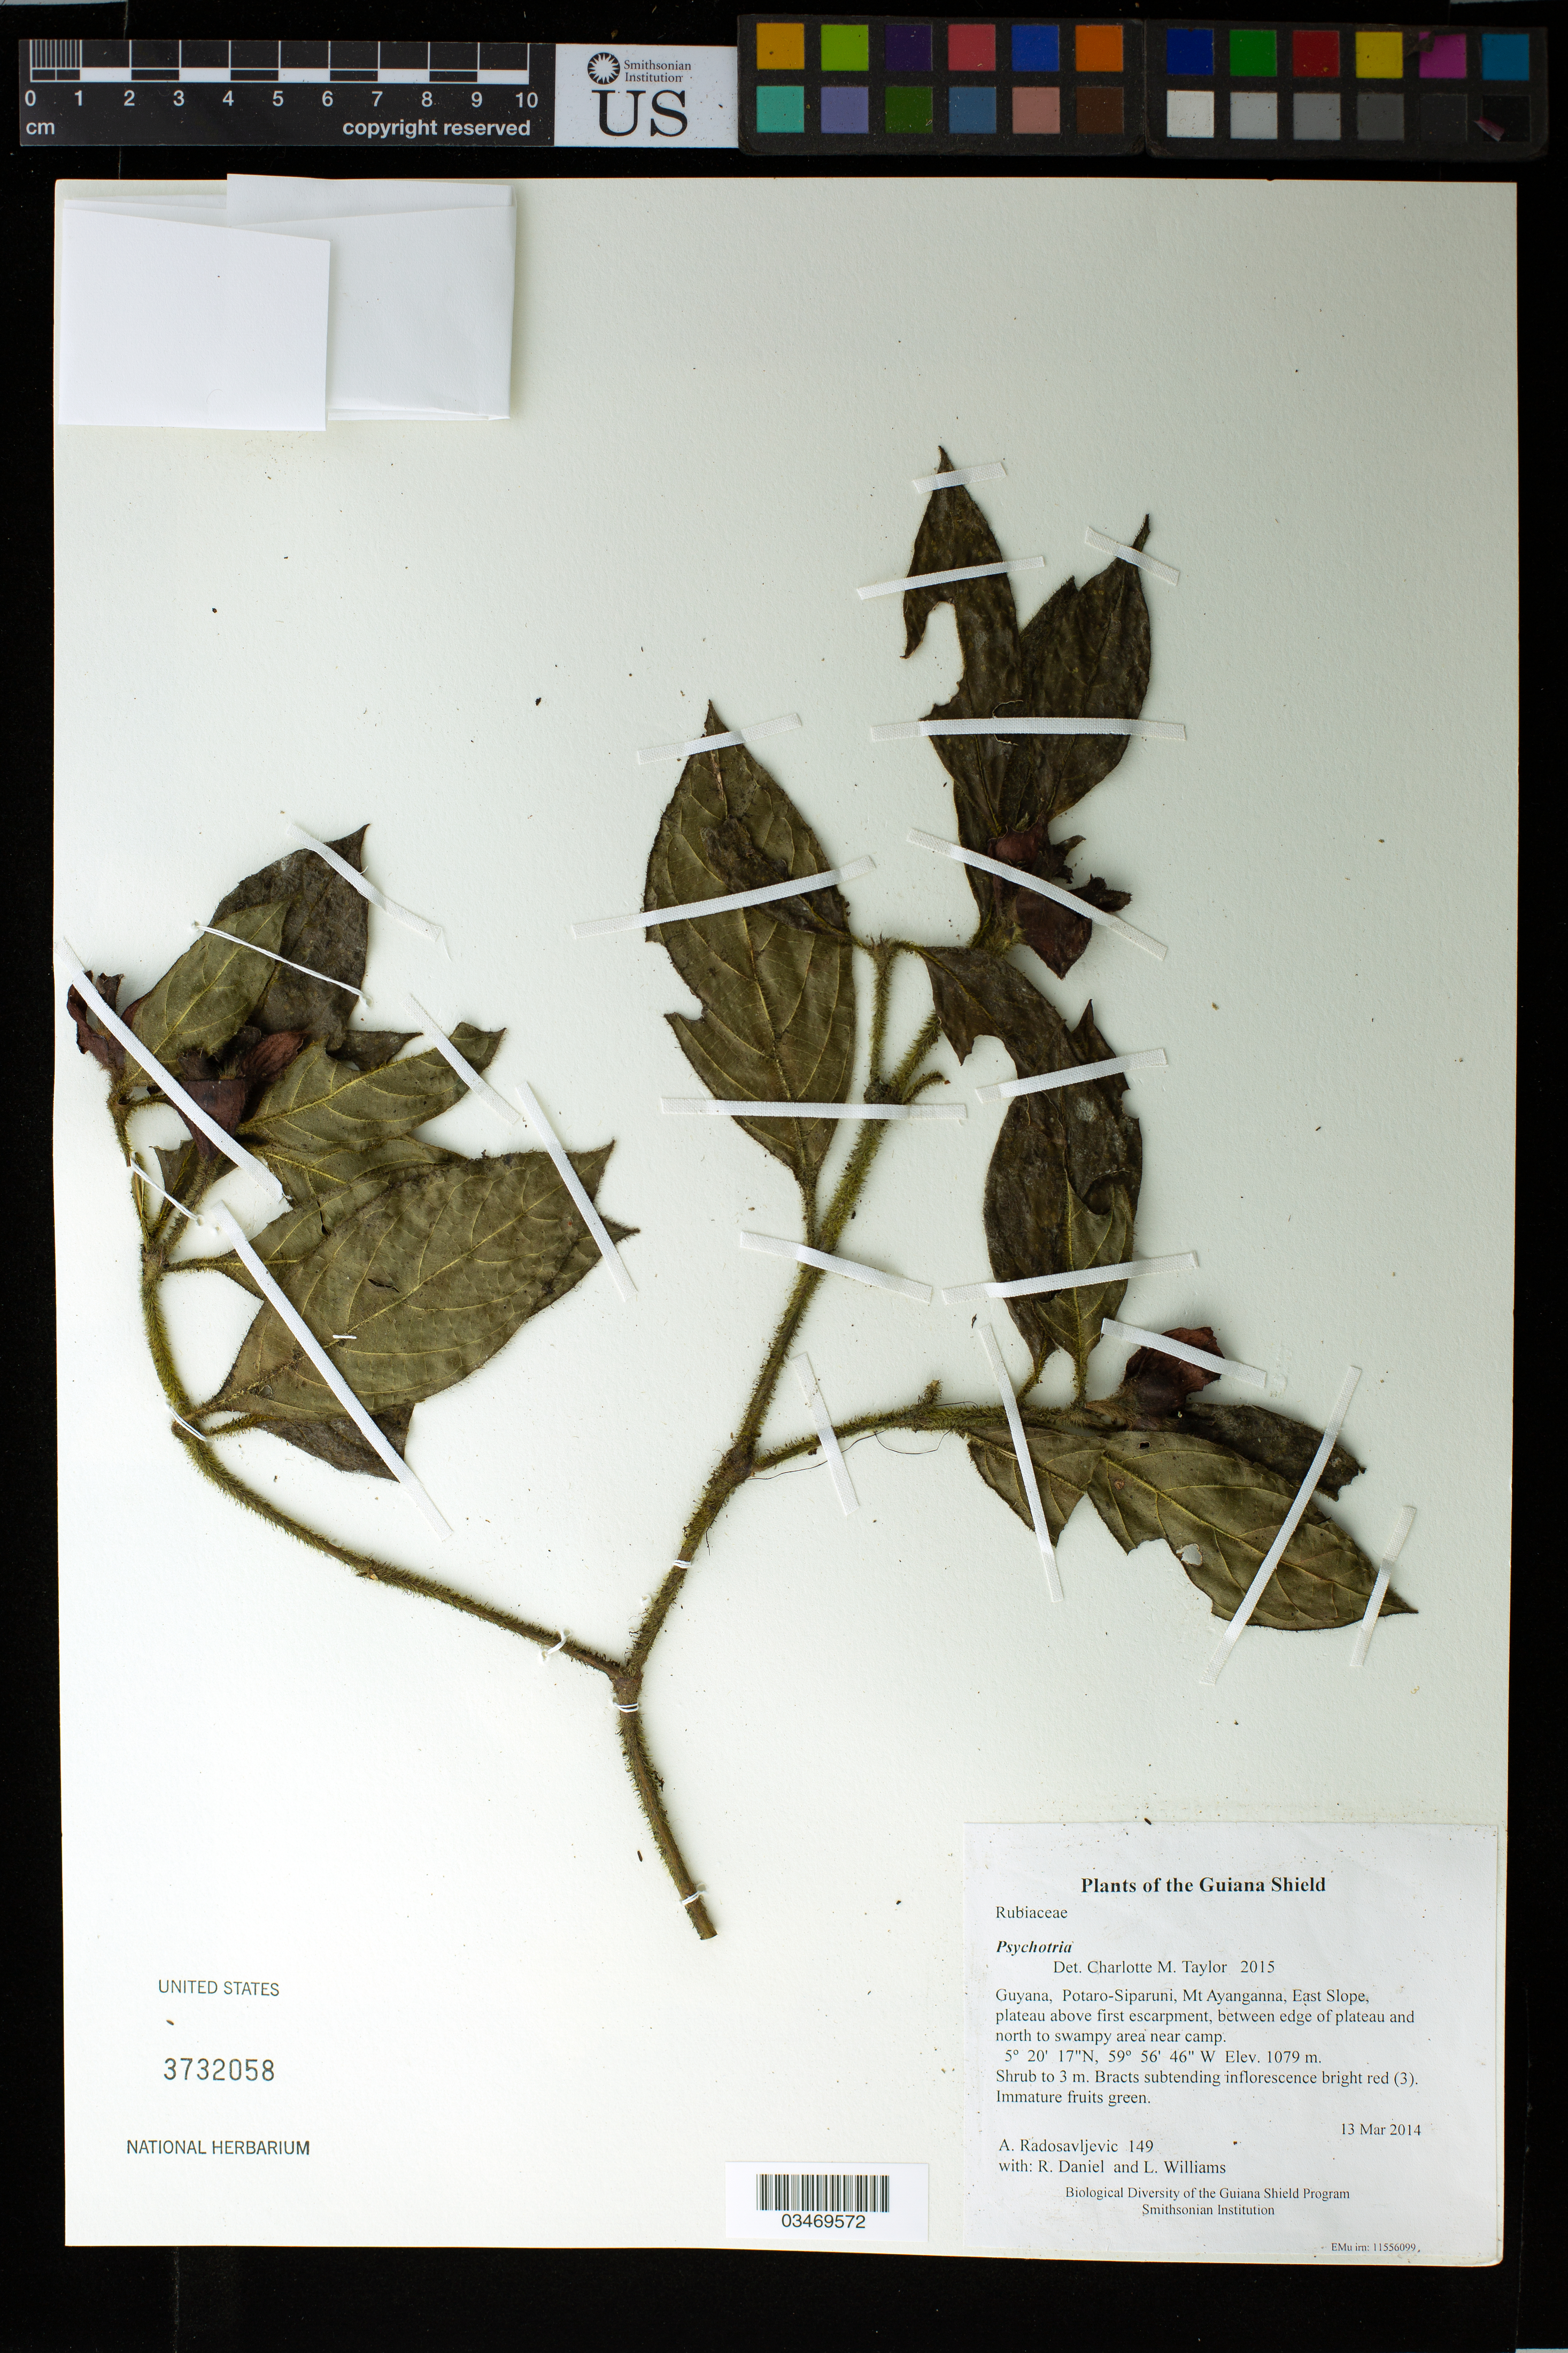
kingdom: Plantae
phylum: Tracheophyta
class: Magnoliopsida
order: Gentianales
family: Rubiaceae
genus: Psychotria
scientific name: Psychotria sp.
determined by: Taylor, Charlotte M.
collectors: A. Radosavljevic, R. Daniel & L. Williams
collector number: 149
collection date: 2014-03-13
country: Guyana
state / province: Potaro-Siparuni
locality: Mt Ayanganna, East Slope, plateau above first escarpment, between edge of plateau and north to swampy area near camp.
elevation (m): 1079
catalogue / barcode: US 3732058